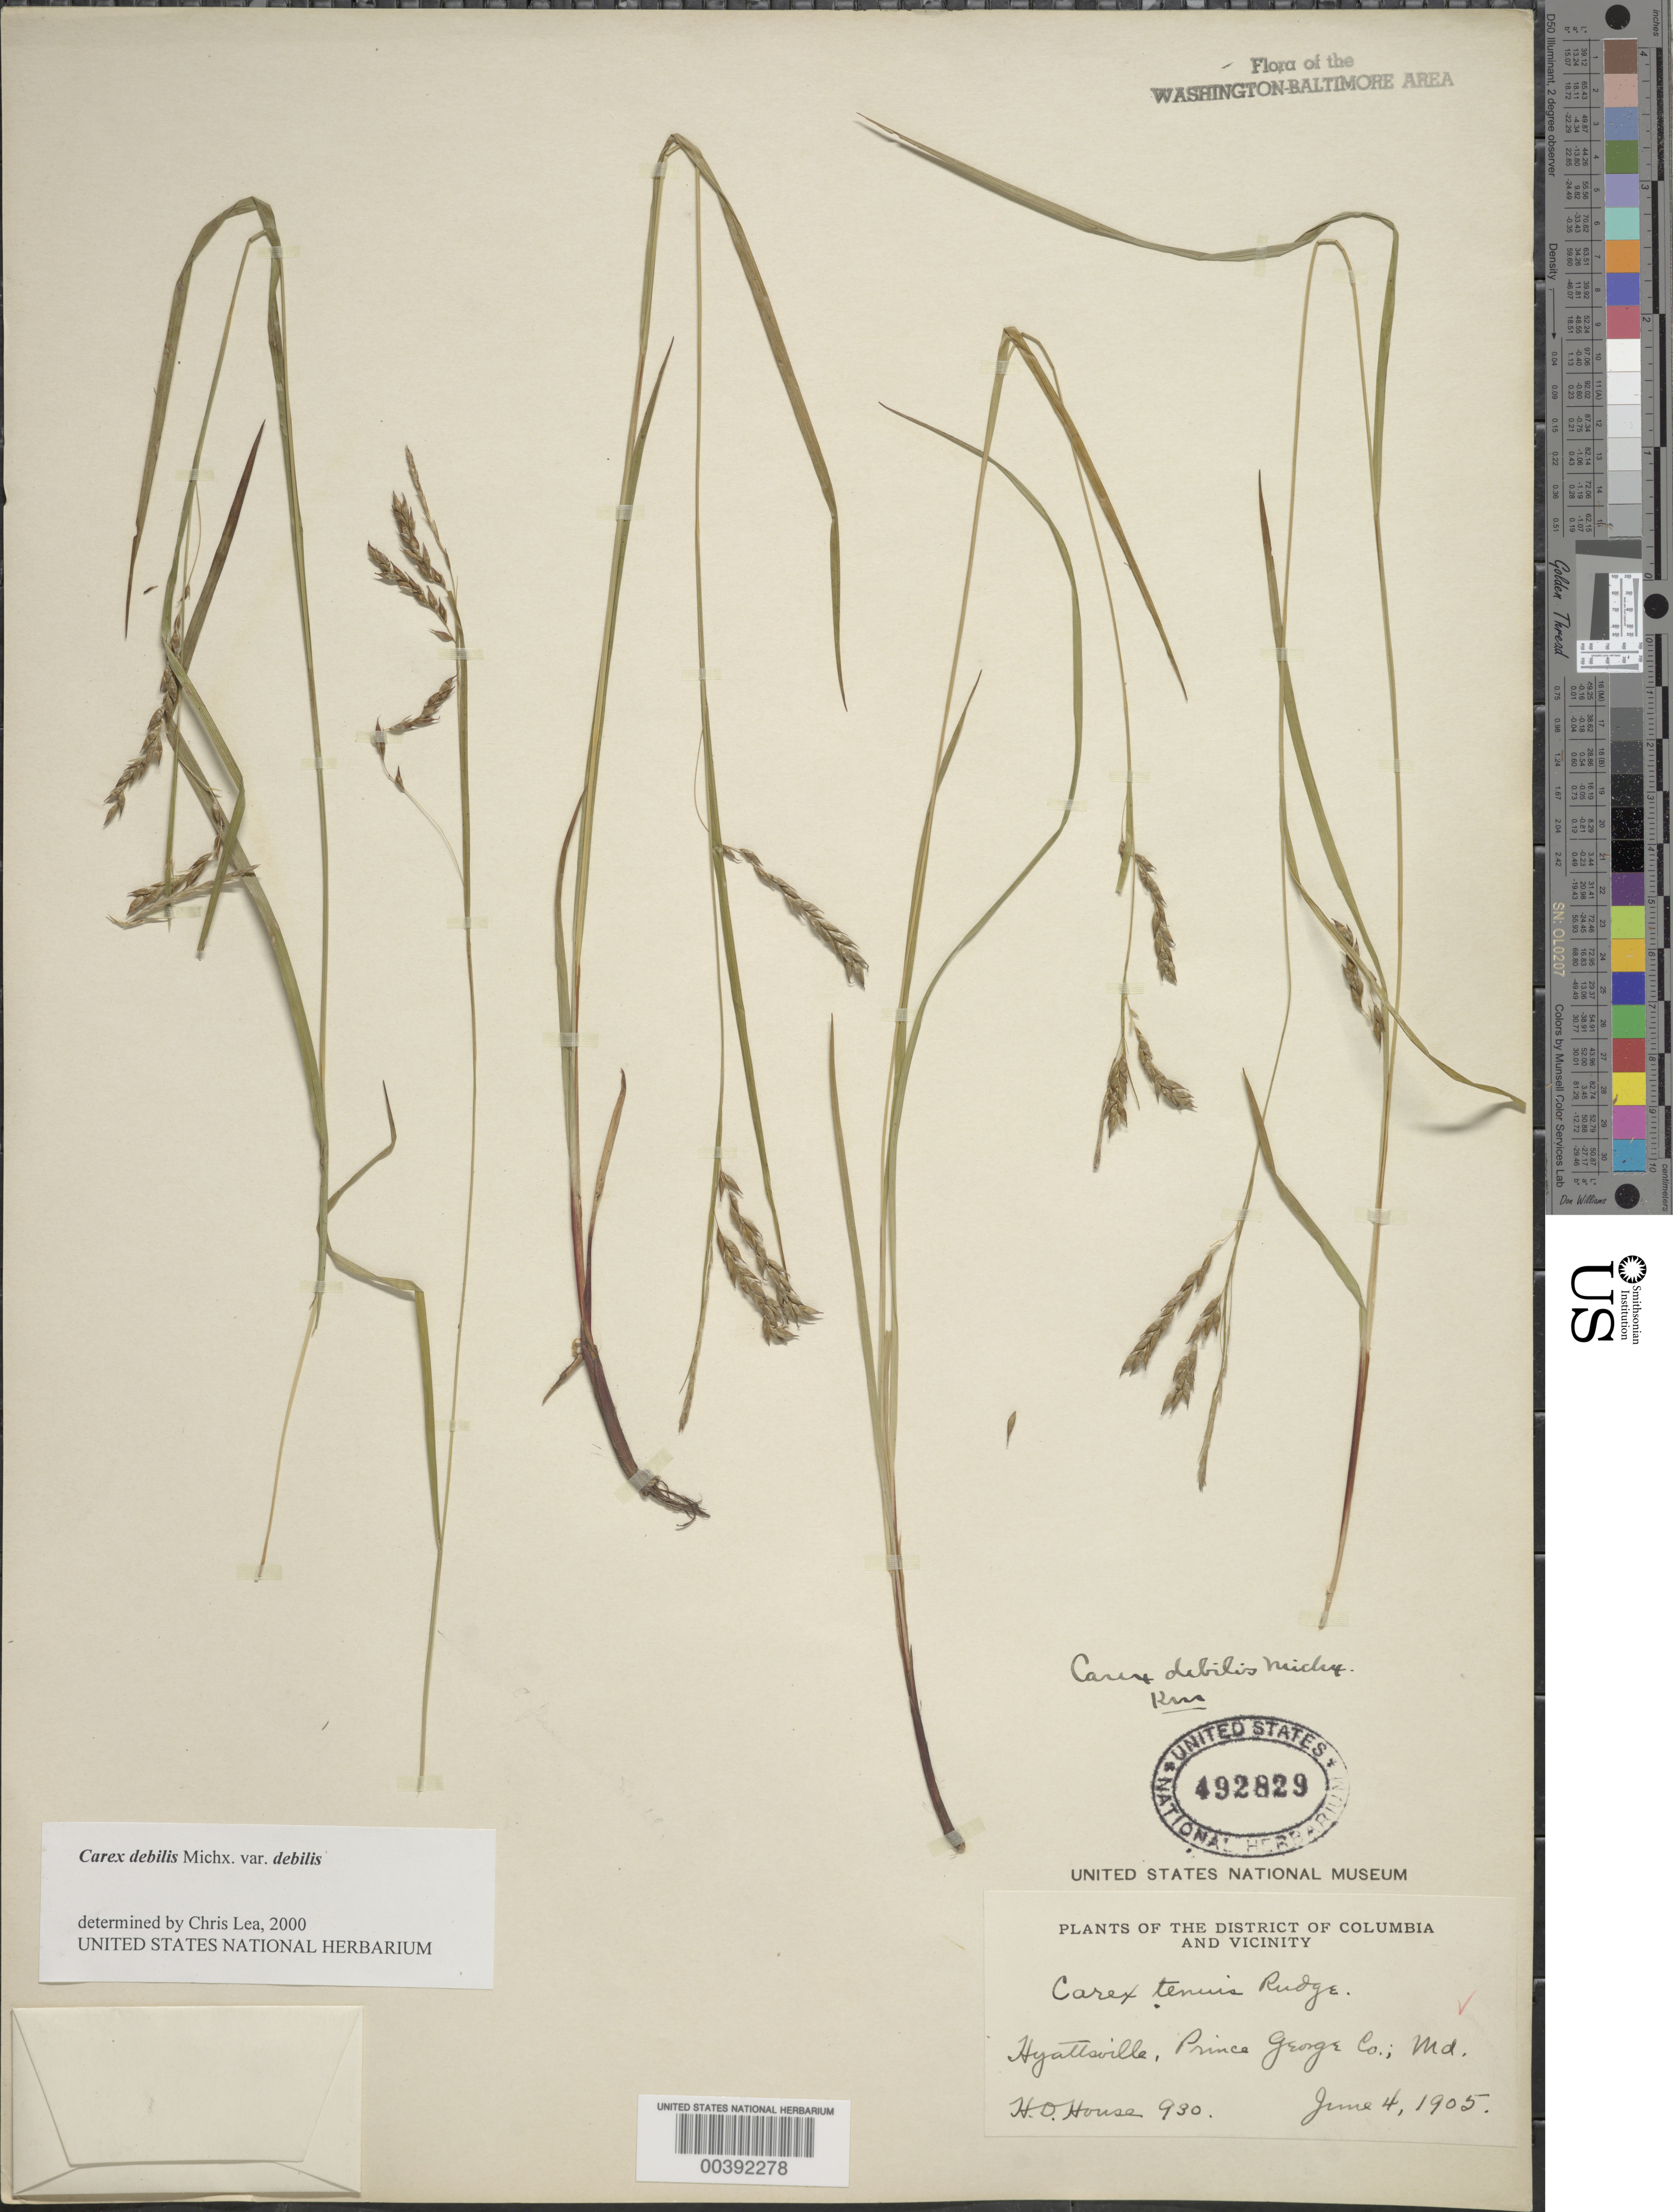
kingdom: Plantae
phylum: Tracheophyta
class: Liliopsida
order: Poales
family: Cyperaceae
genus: Carex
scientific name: Carex debilis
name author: Michx.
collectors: H. D. House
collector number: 930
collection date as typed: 04 Jun 1905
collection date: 1905-06-04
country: United States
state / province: Maryland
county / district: Prince George's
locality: Hyattsville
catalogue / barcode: US 492829